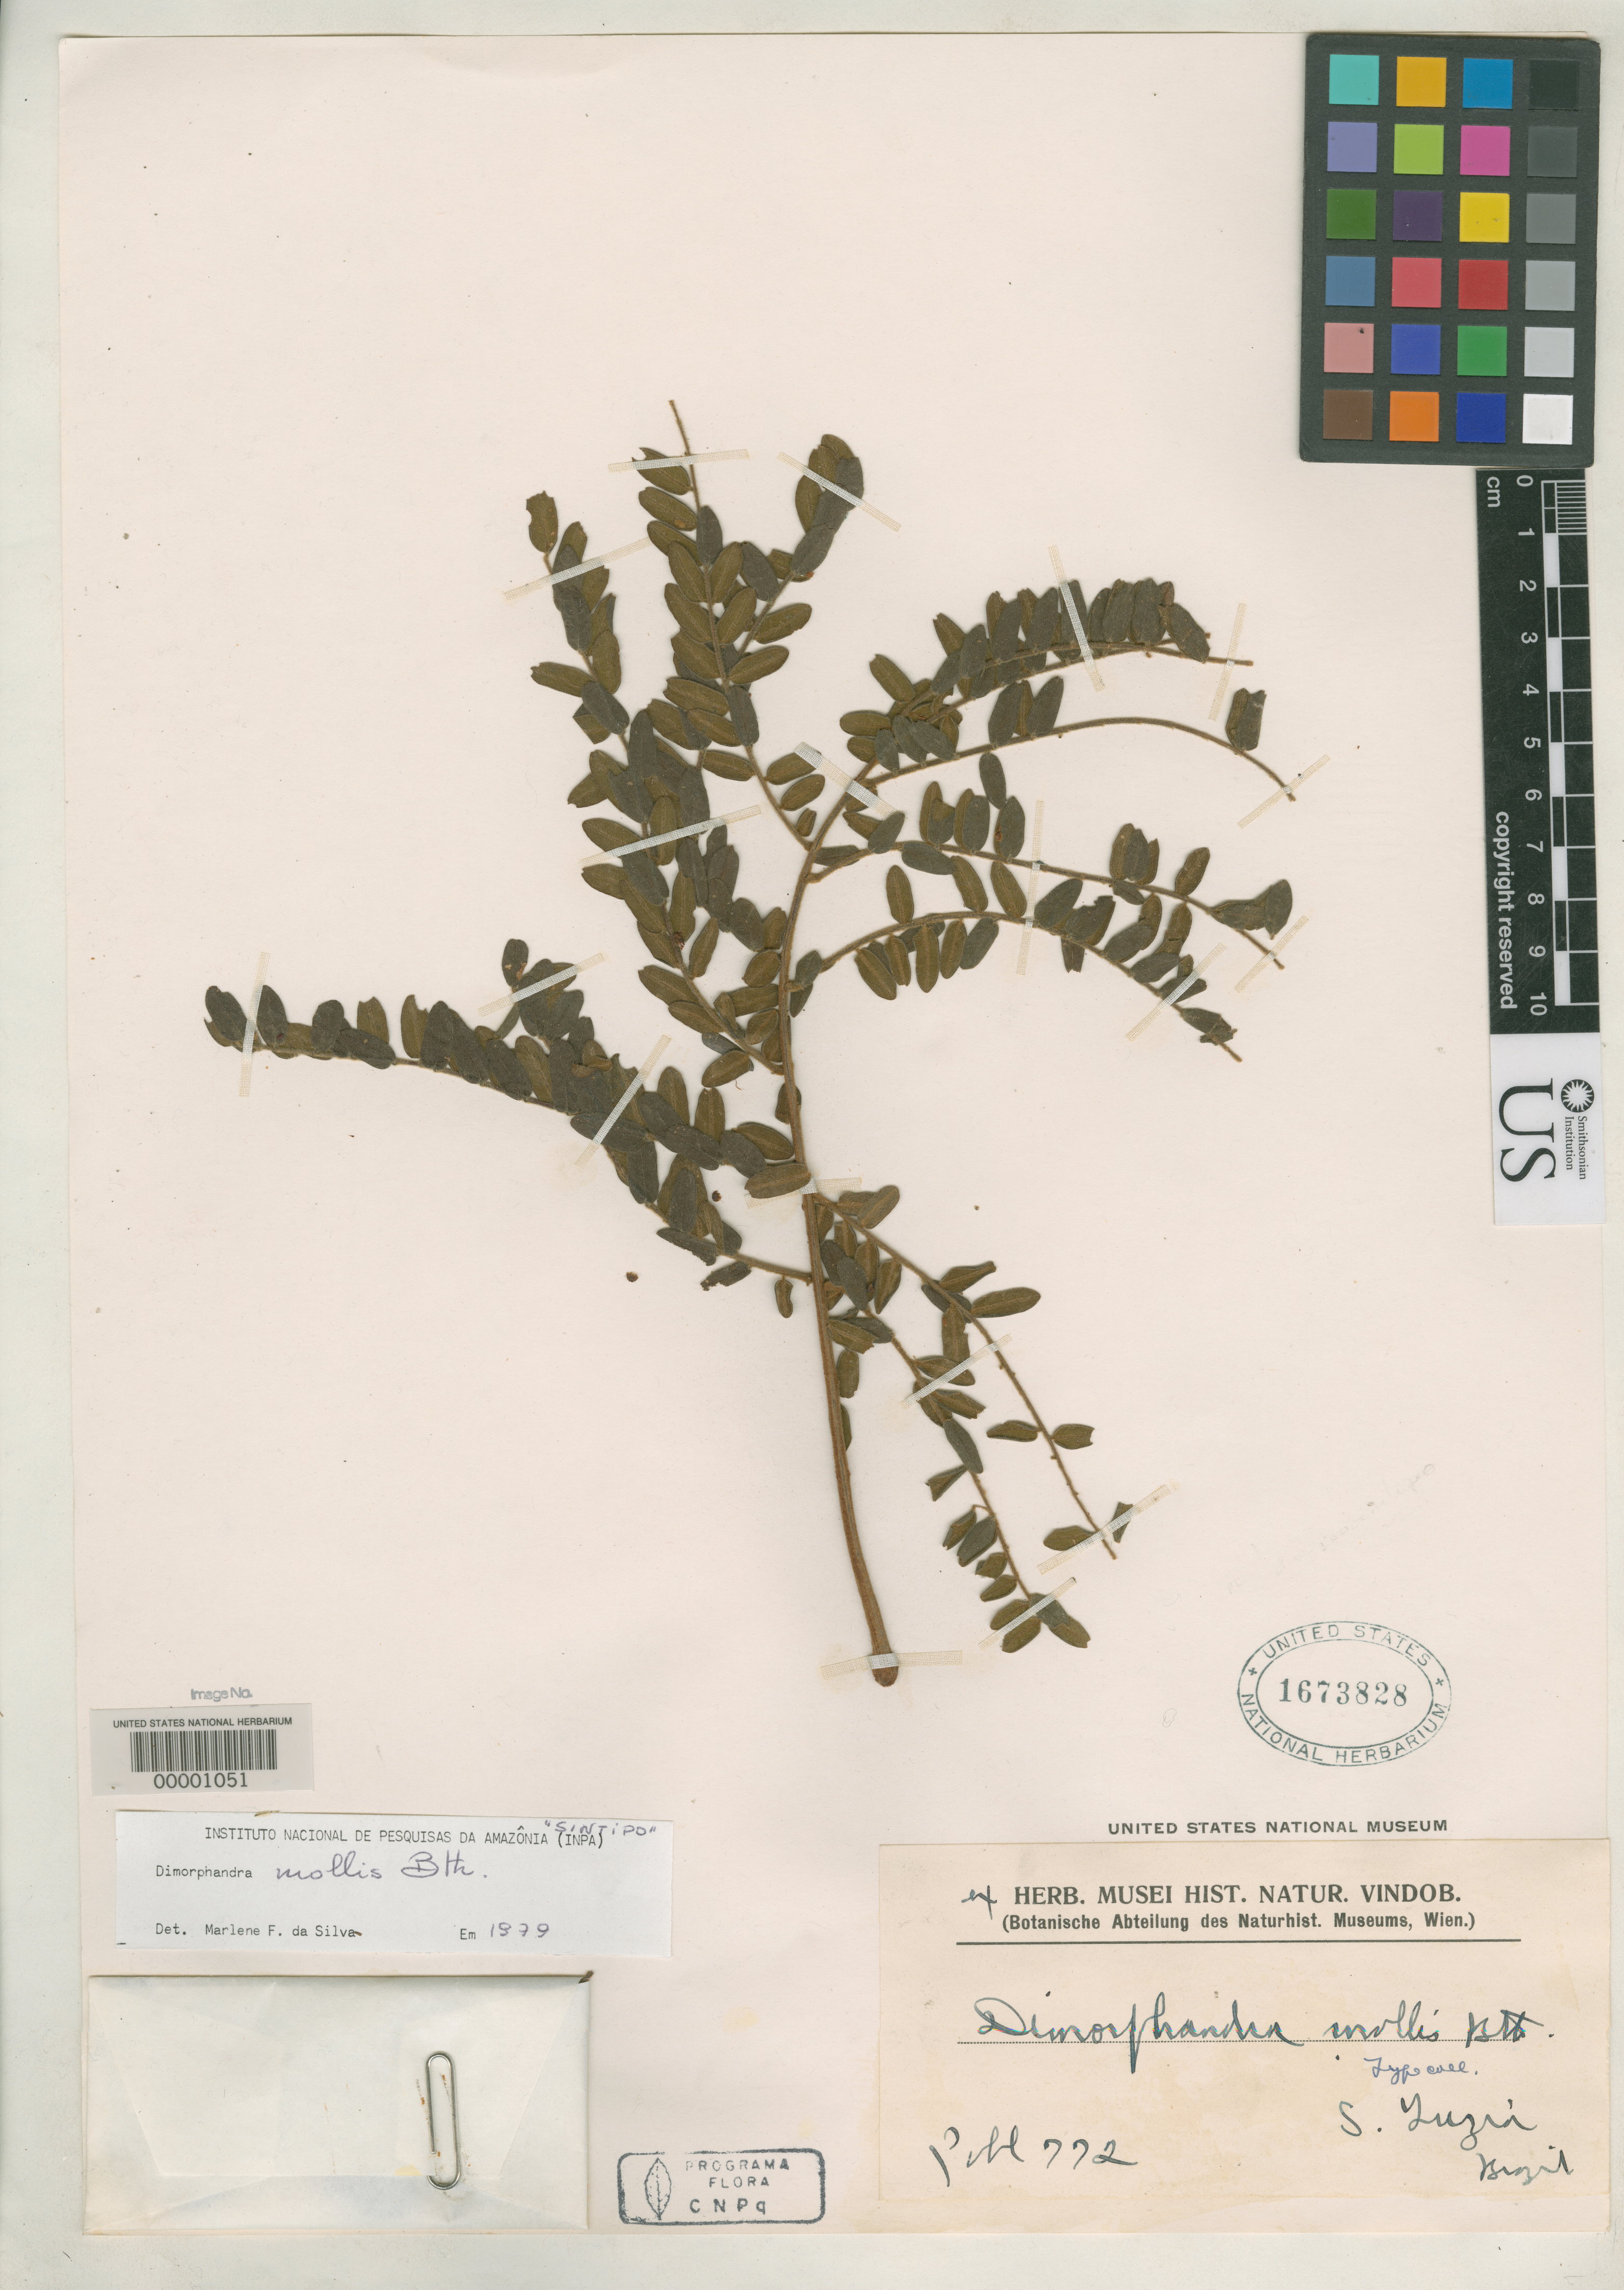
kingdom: Plantae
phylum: Tracheophyta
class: Magnoliopsida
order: Fabales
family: Fabaceae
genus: Dimorphandra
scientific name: Dimorphandra mollis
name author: Benth.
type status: Syntype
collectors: J. B. E. Pohl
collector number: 772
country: Brazil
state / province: Minas Gerais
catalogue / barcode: US 1673828